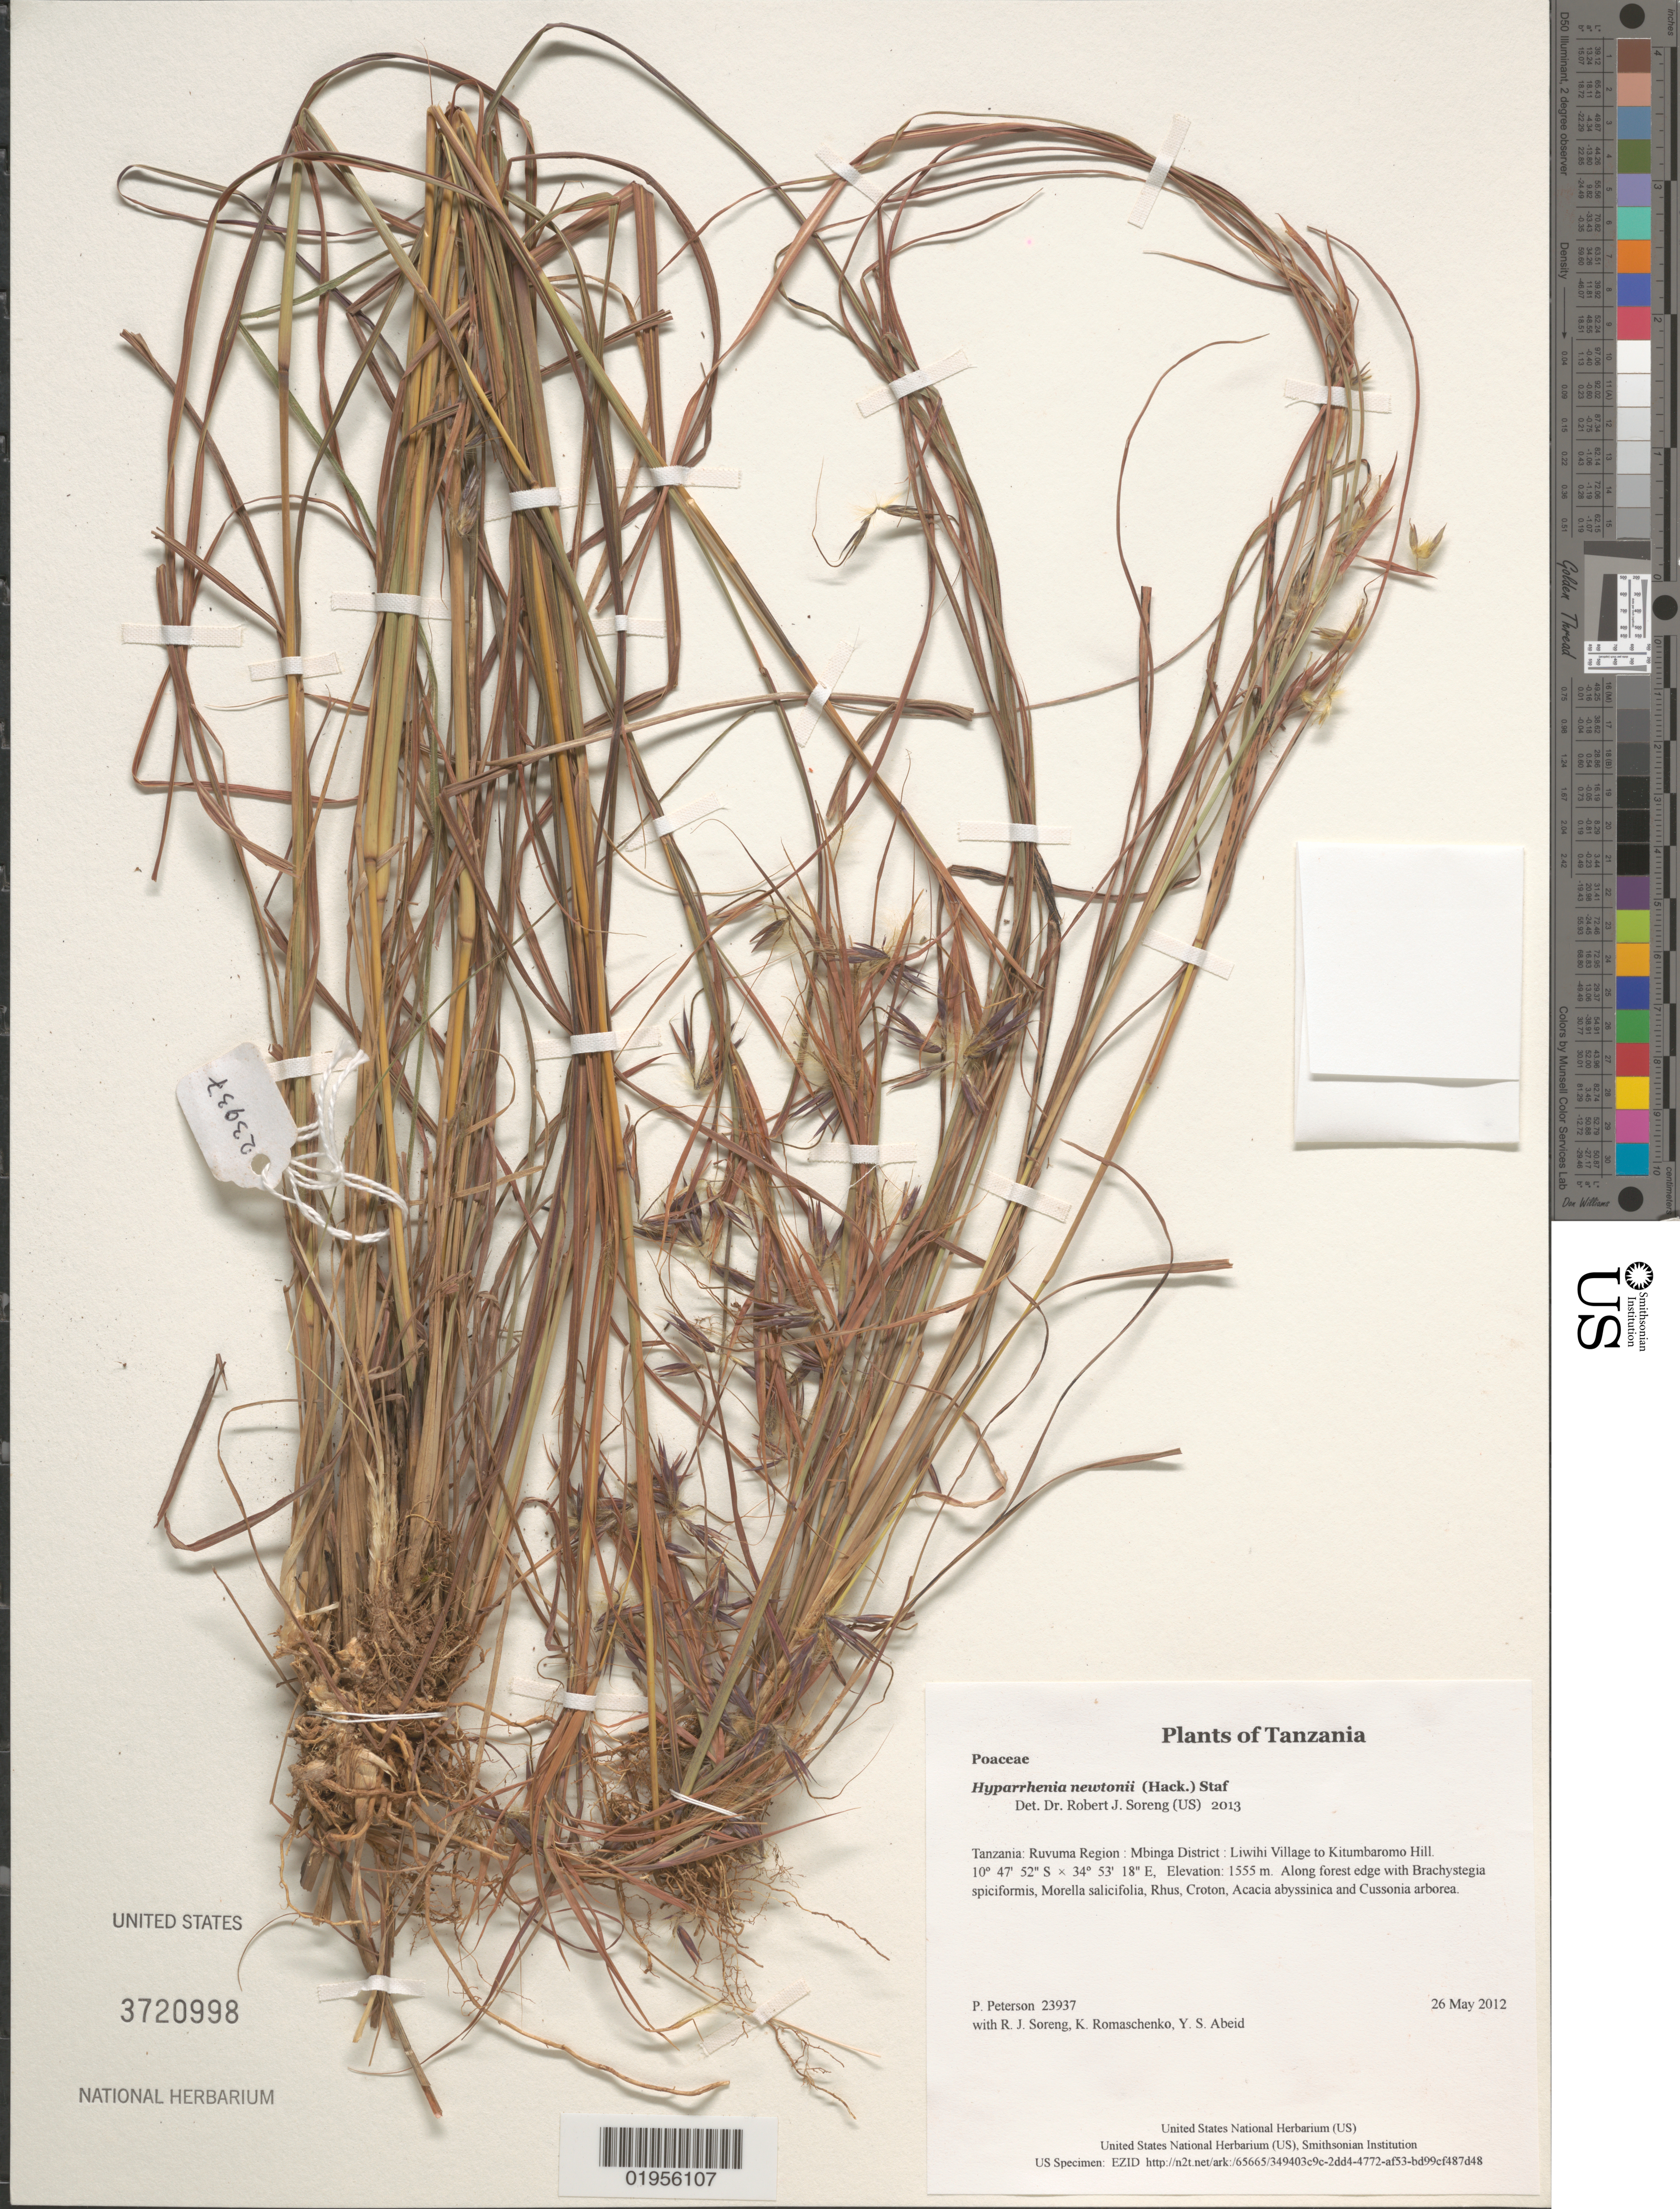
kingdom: Plantae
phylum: Tracheophyta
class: Liliopsida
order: Poales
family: Poaceae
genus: Hyparrhenia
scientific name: Hyparrhenia newtonii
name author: (Hack.) Staf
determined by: Soreng, Robert J., Research Associate (BOT), Smithsonian Institution - National Museum of Natural History (UNITED STATES)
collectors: P. M. Peterson, R. J. Soreng, K. Romaschenko & Y. Abeid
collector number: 23937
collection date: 2012-05-26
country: Tanzania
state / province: Ruvuma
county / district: Mbinga District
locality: Liwihi Village to Kitumbaromo Hill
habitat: Along forest edge with Brachystegia spiciformis, Morella salicifolia, Rhus, Croton, Acacia abyssinica and Cussonia arborea.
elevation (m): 1555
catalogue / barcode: US 3720998